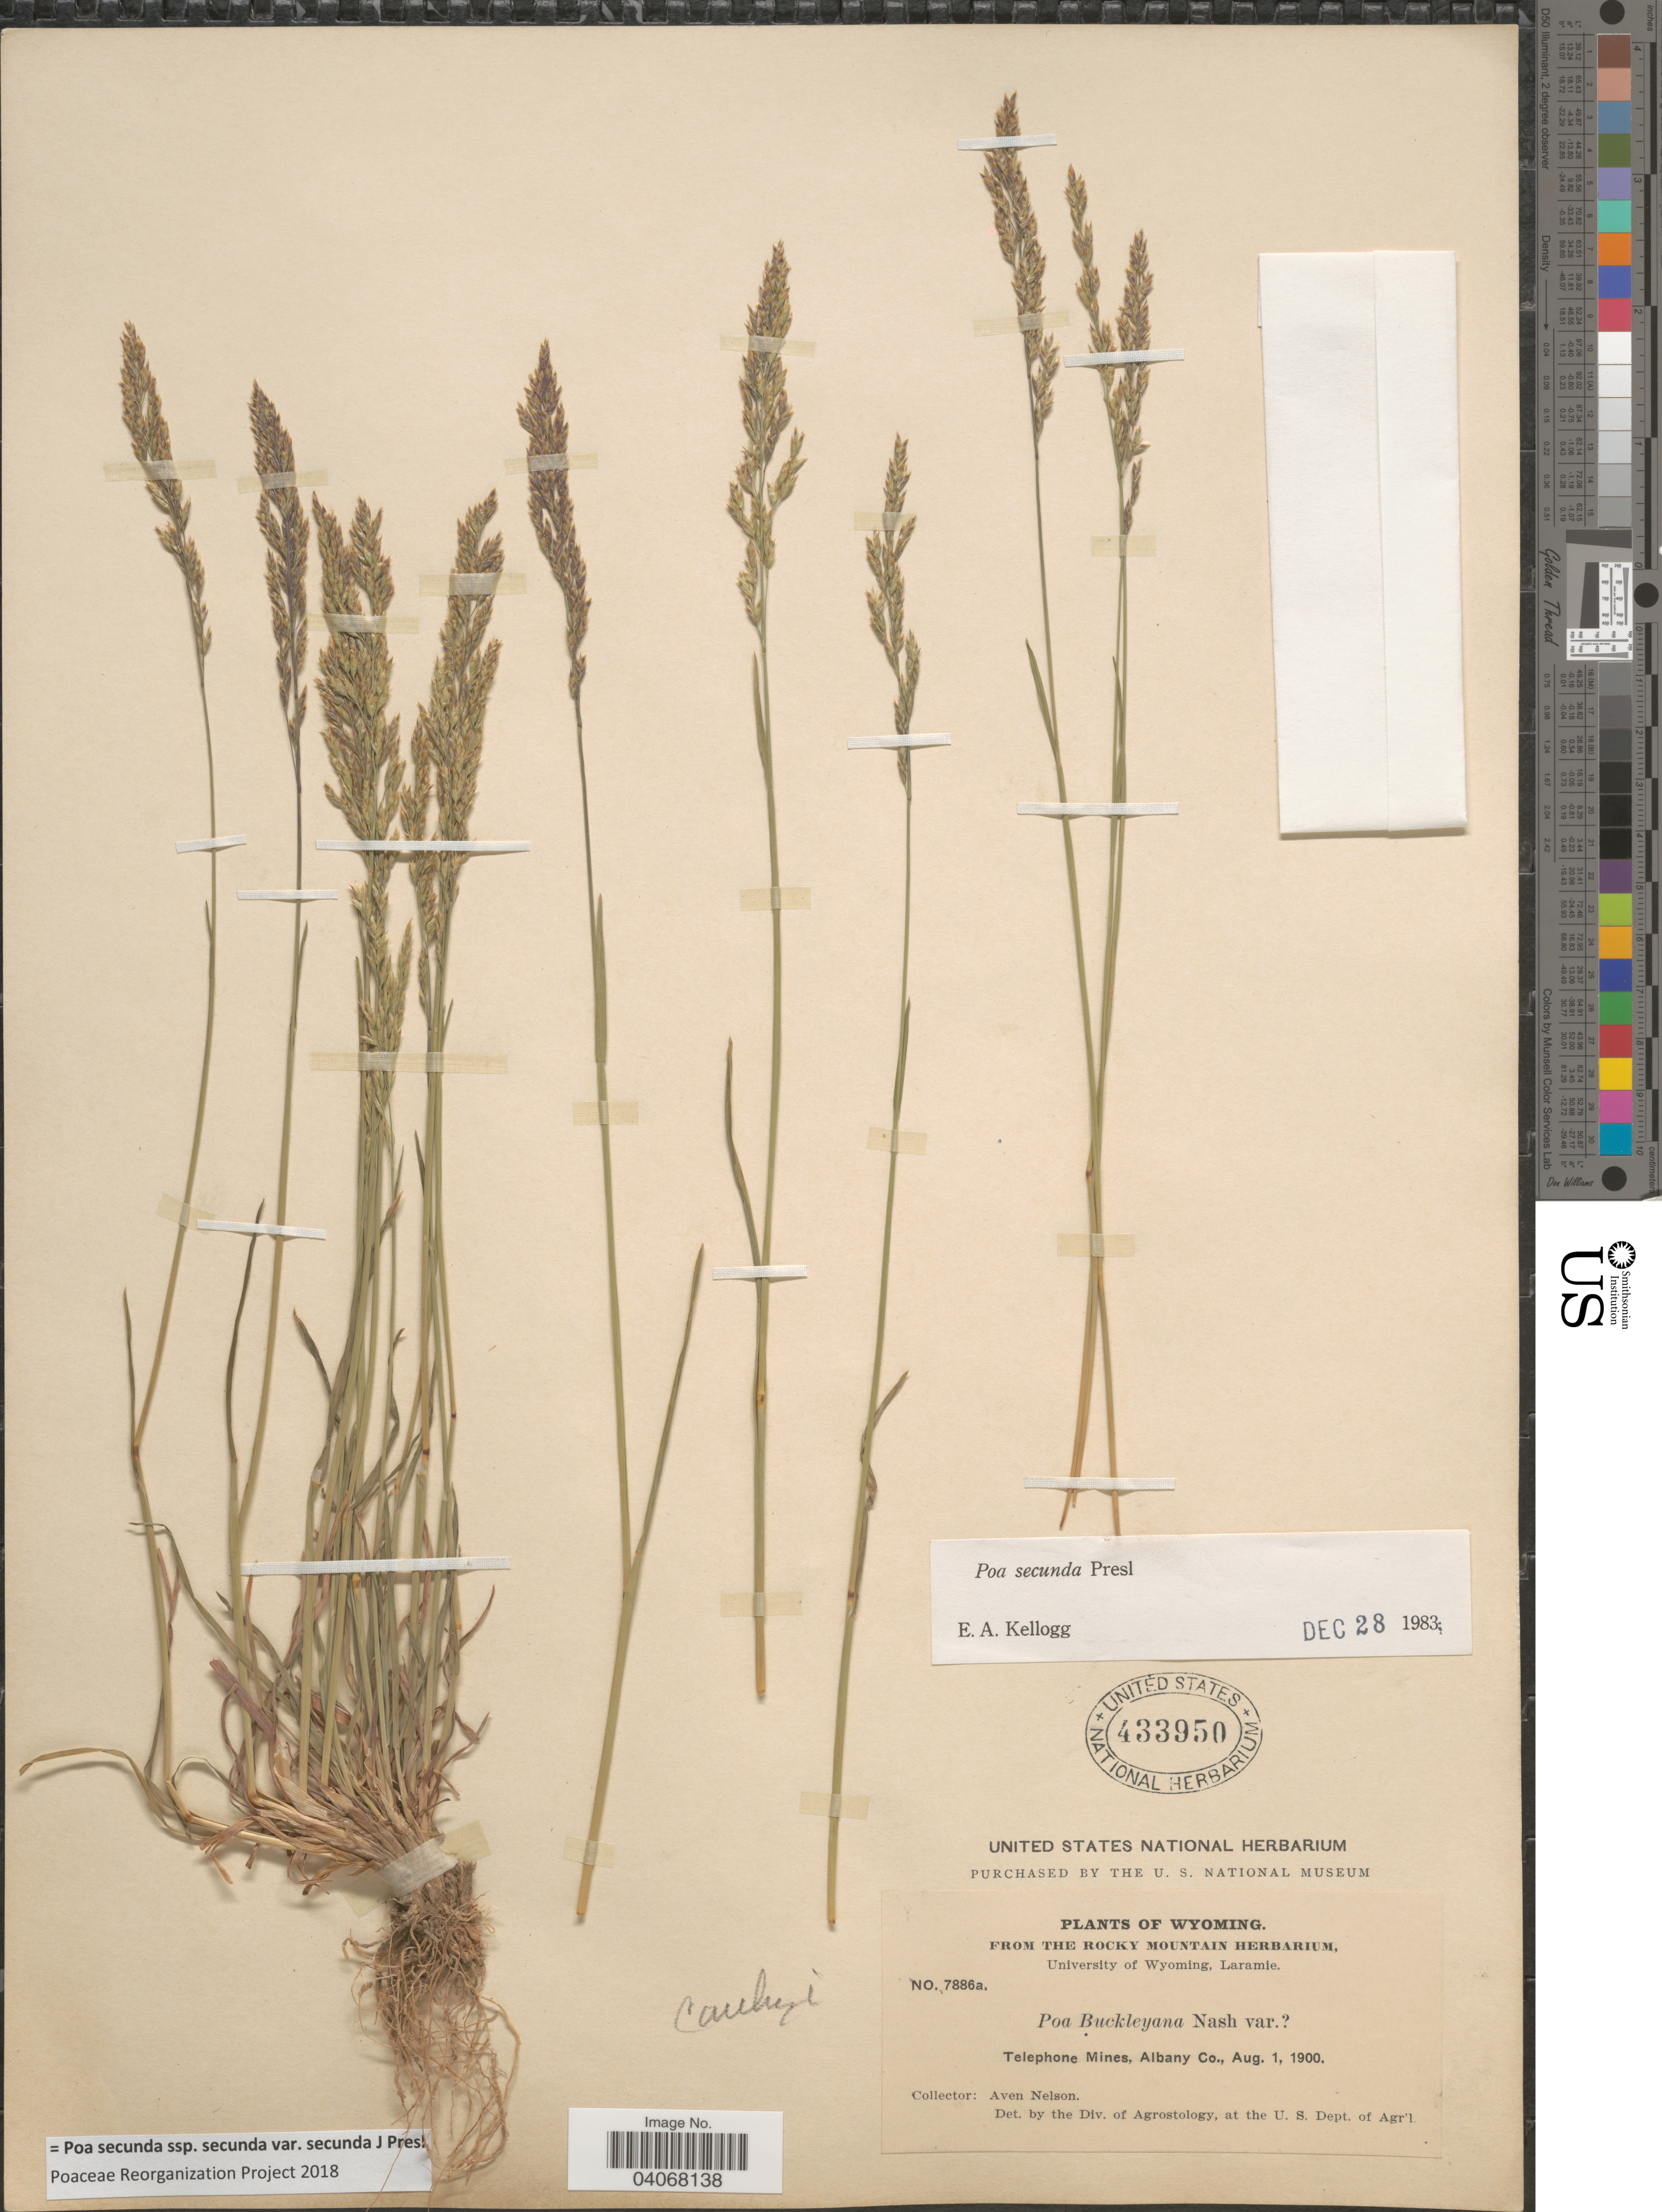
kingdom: Plantae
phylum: Tracheophyta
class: Liliopsida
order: Poales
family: Poaceae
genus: Poa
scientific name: Poa secunda subsp. secunda var. secunda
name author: J. Presl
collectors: A. Nelson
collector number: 7886a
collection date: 1900-08-01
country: United States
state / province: Wyoming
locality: Telephone Mines, Albany Co.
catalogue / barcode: US 433950